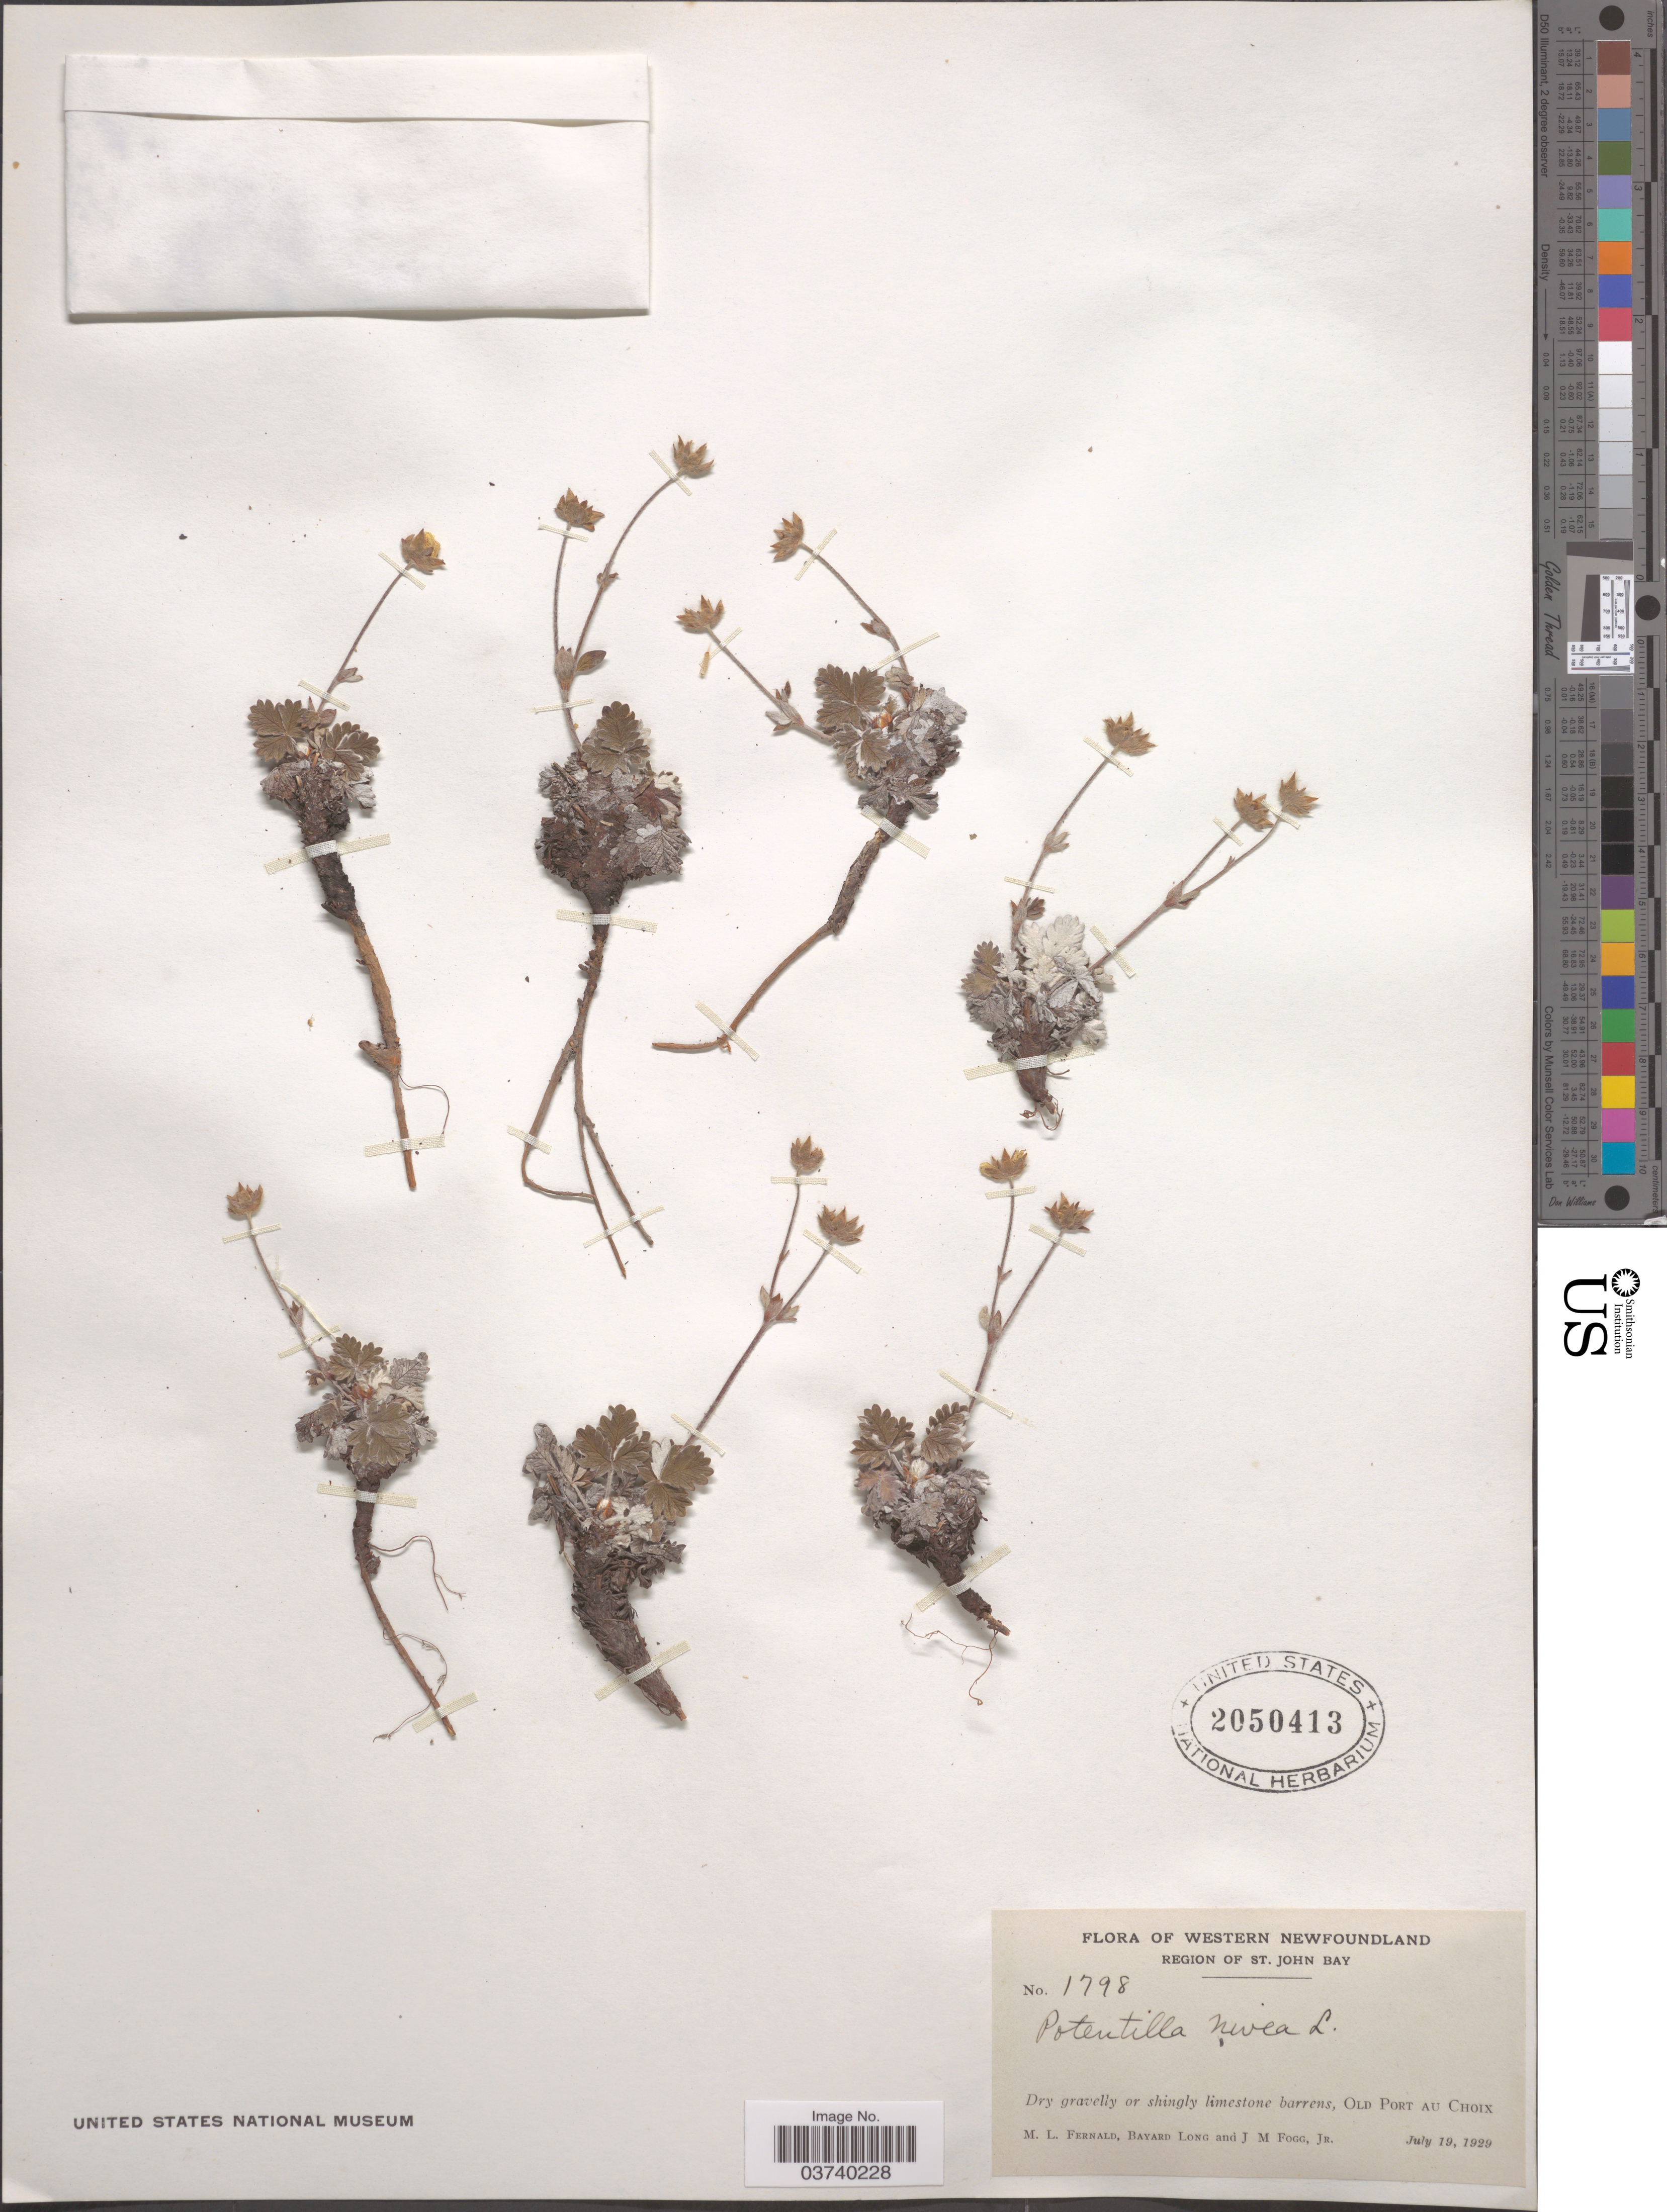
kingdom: Plantae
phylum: Tracheophyta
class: Magnoliopsida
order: Rosales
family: Rosaceae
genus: Potentilla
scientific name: Potentilla nivea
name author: L.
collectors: M. L. Fernald, B. Long & J. Fogg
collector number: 1798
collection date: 1929-07-19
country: Canada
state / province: Newfoundland and Labrador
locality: Western Newfoundland. Region of St. John Bay. Old Port au Choix.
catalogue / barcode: US 2050413